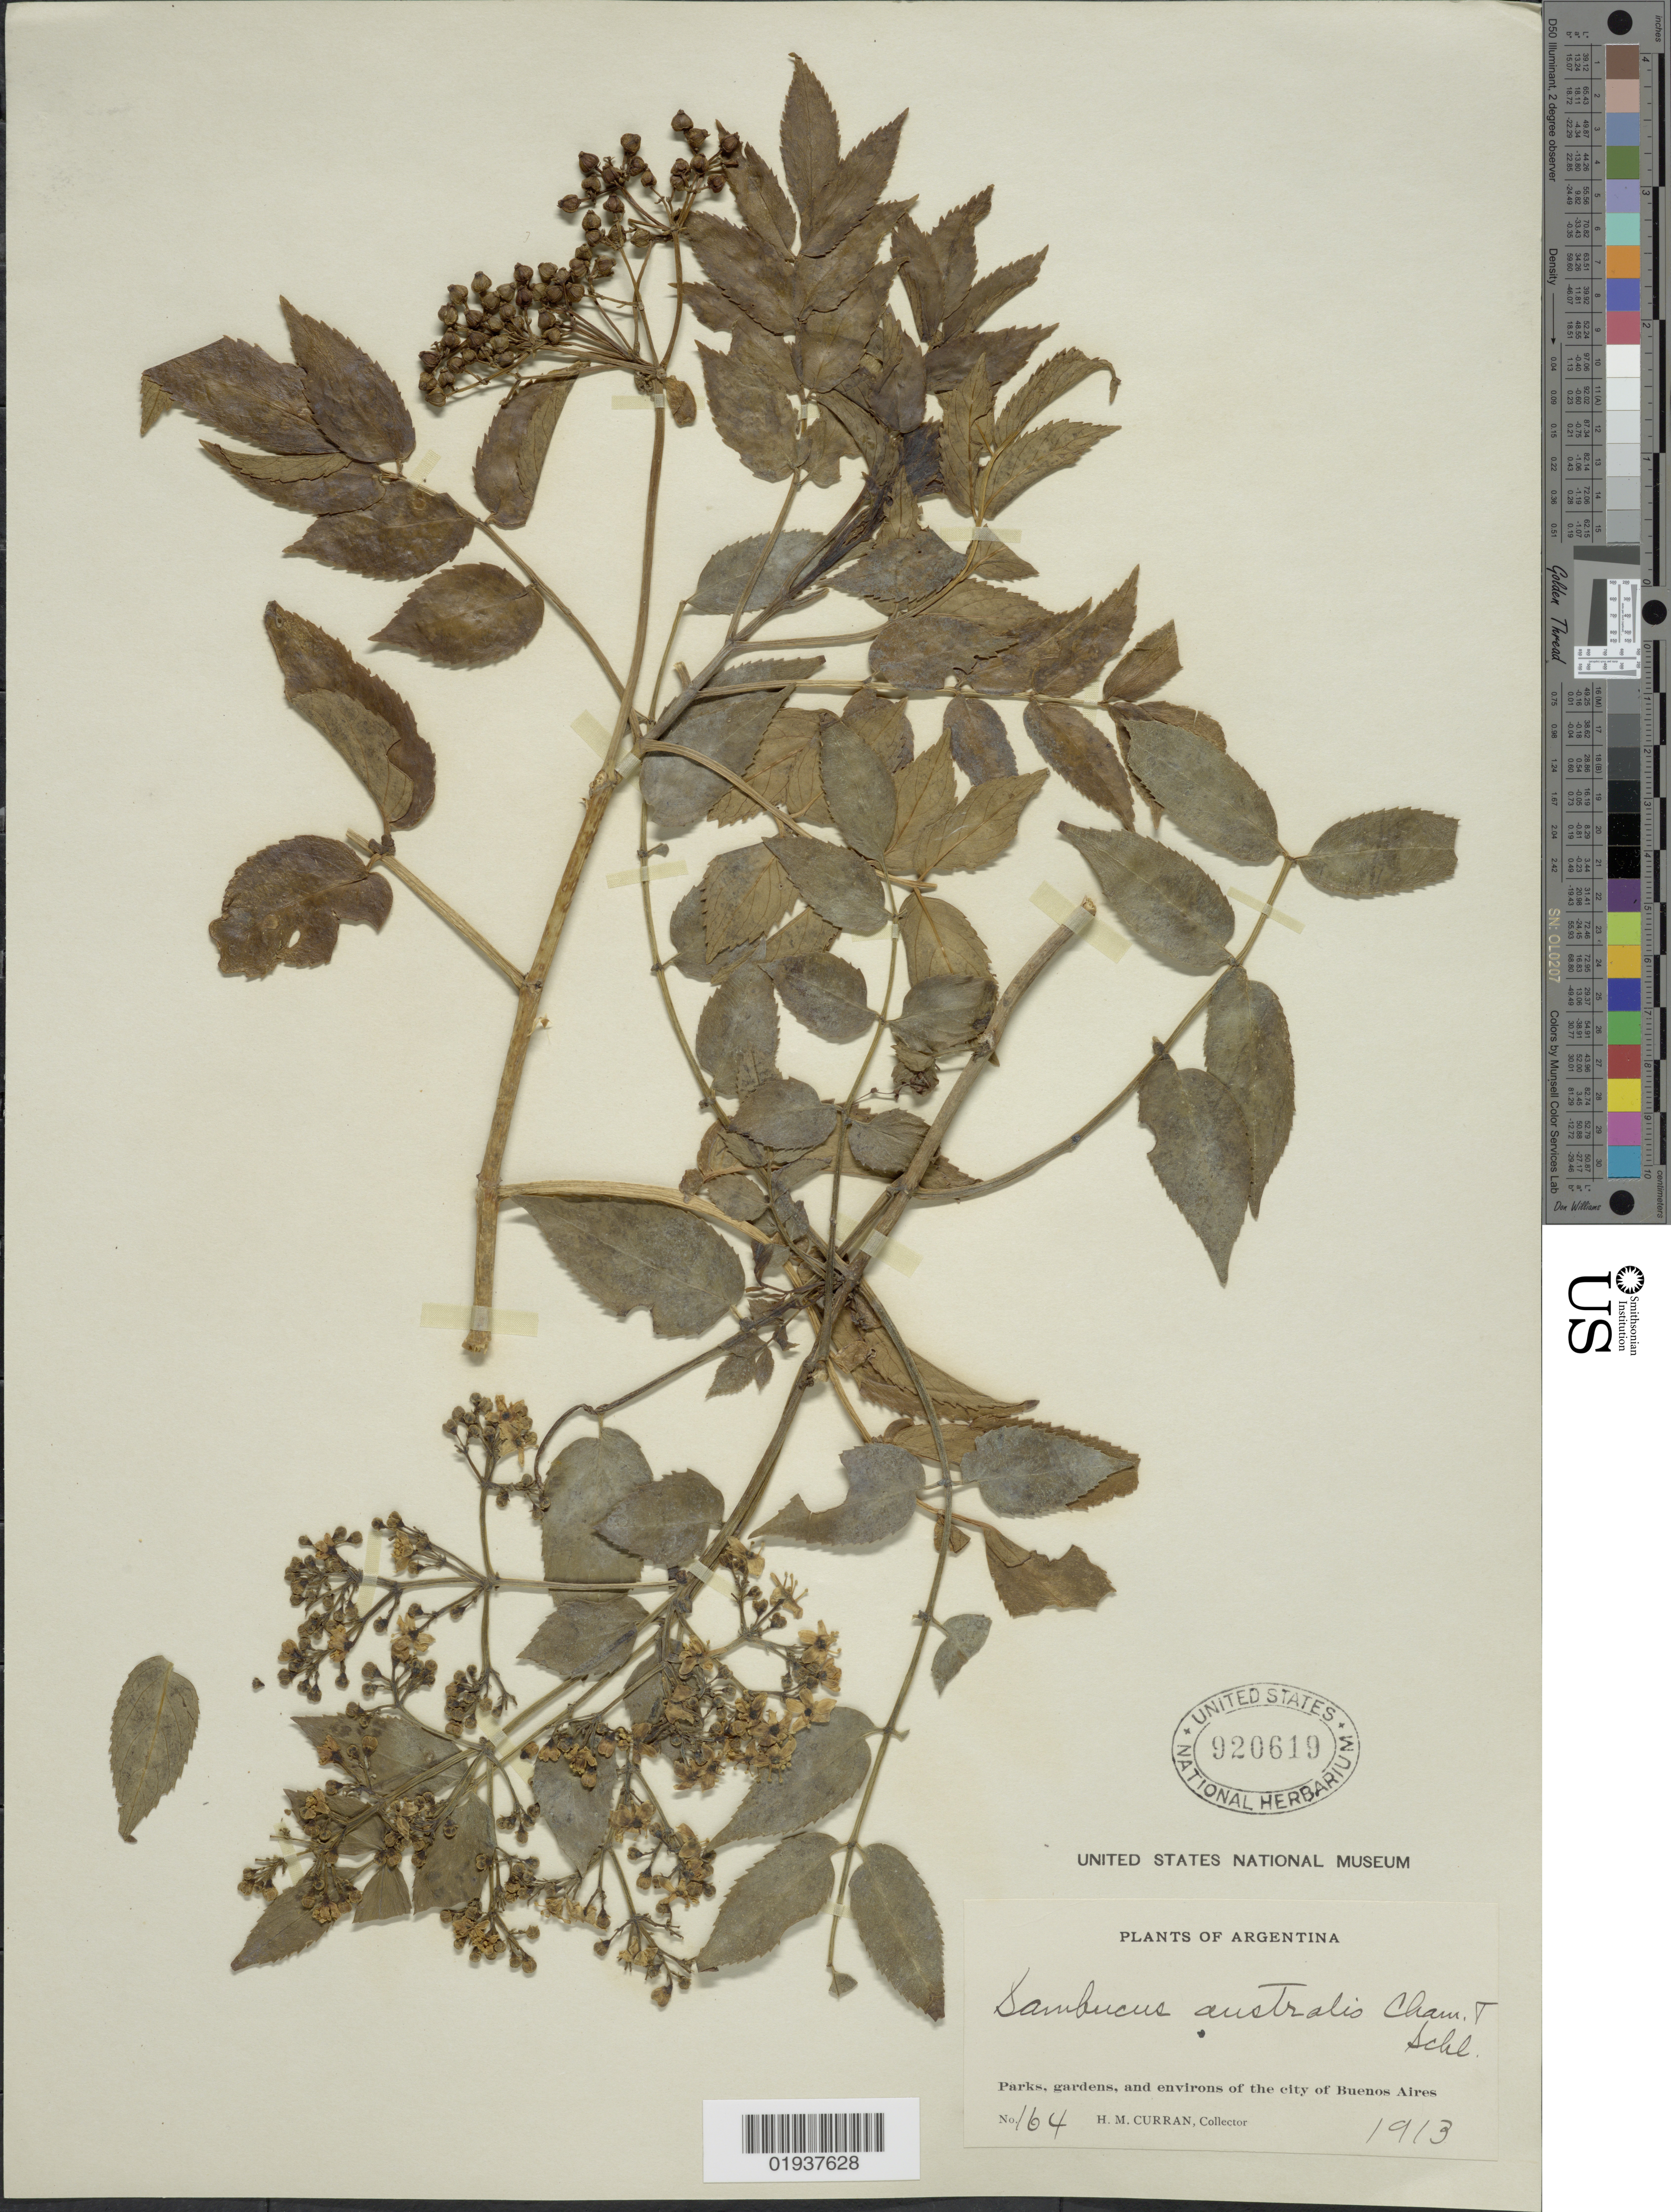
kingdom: Plantae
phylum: Tracheophyta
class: Magnoliopsida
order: Dipsacales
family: Viburnaceae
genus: Sambucus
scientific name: Sambucus australis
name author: Cham. & Schltdl.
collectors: H. M. Curran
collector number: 164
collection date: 1913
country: Argentina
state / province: Buenos Aires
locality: Parks, gardens, and environs of the city of Buenos Aires.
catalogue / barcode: US 920619